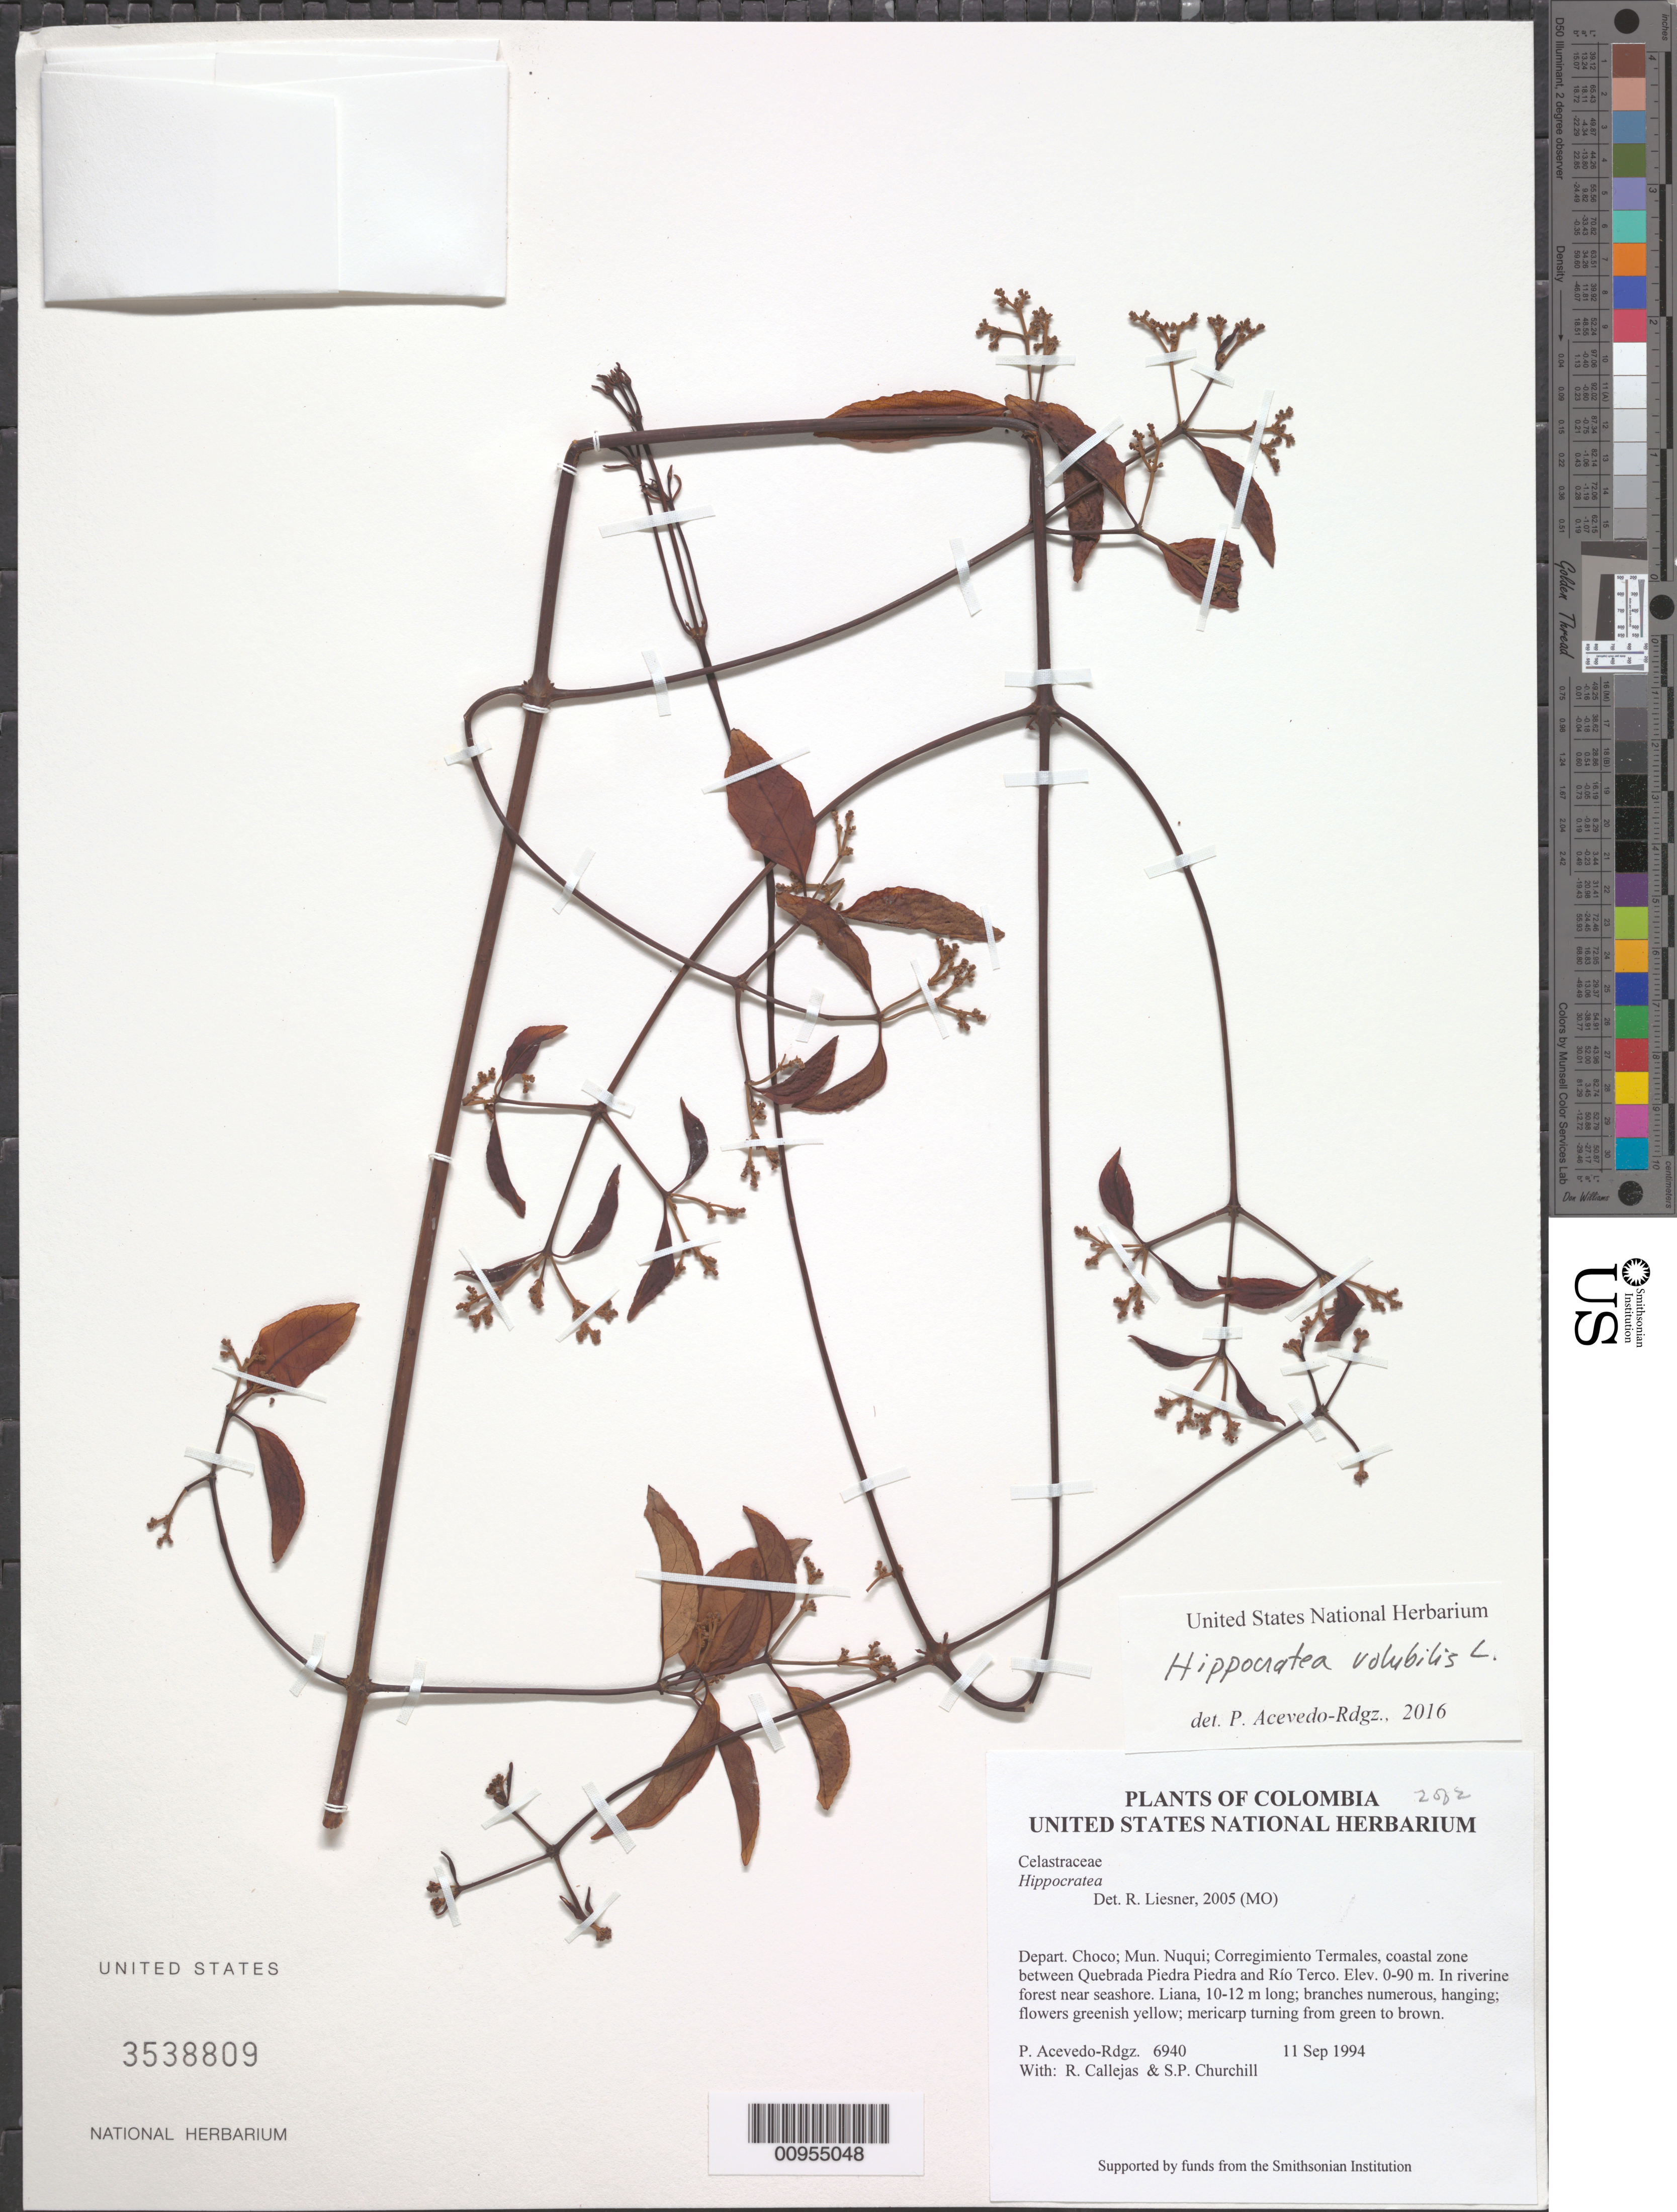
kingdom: Plantae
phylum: Tracheophyta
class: Magnoliopsida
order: Celastrales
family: Celastraceae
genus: Hippocratea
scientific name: Hippocratea volubilis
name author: L.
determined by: Acevedo-Rodríguez, P., (BOT), Smithsonian Institution - National Museum of Natural History (UNITED STATES)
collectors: P. Acevedo-Rodr., R. Callejas & S. Churchill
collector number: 6940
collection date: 1994-09-11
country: Colombia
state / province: Chocó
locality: Mun. Nuqui; Corregimiento Termales, coastal zone between Quebrada Piedra Piedra and Río Terco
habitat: In riverine forest near seashore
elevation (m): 0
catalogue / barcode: US 3538809